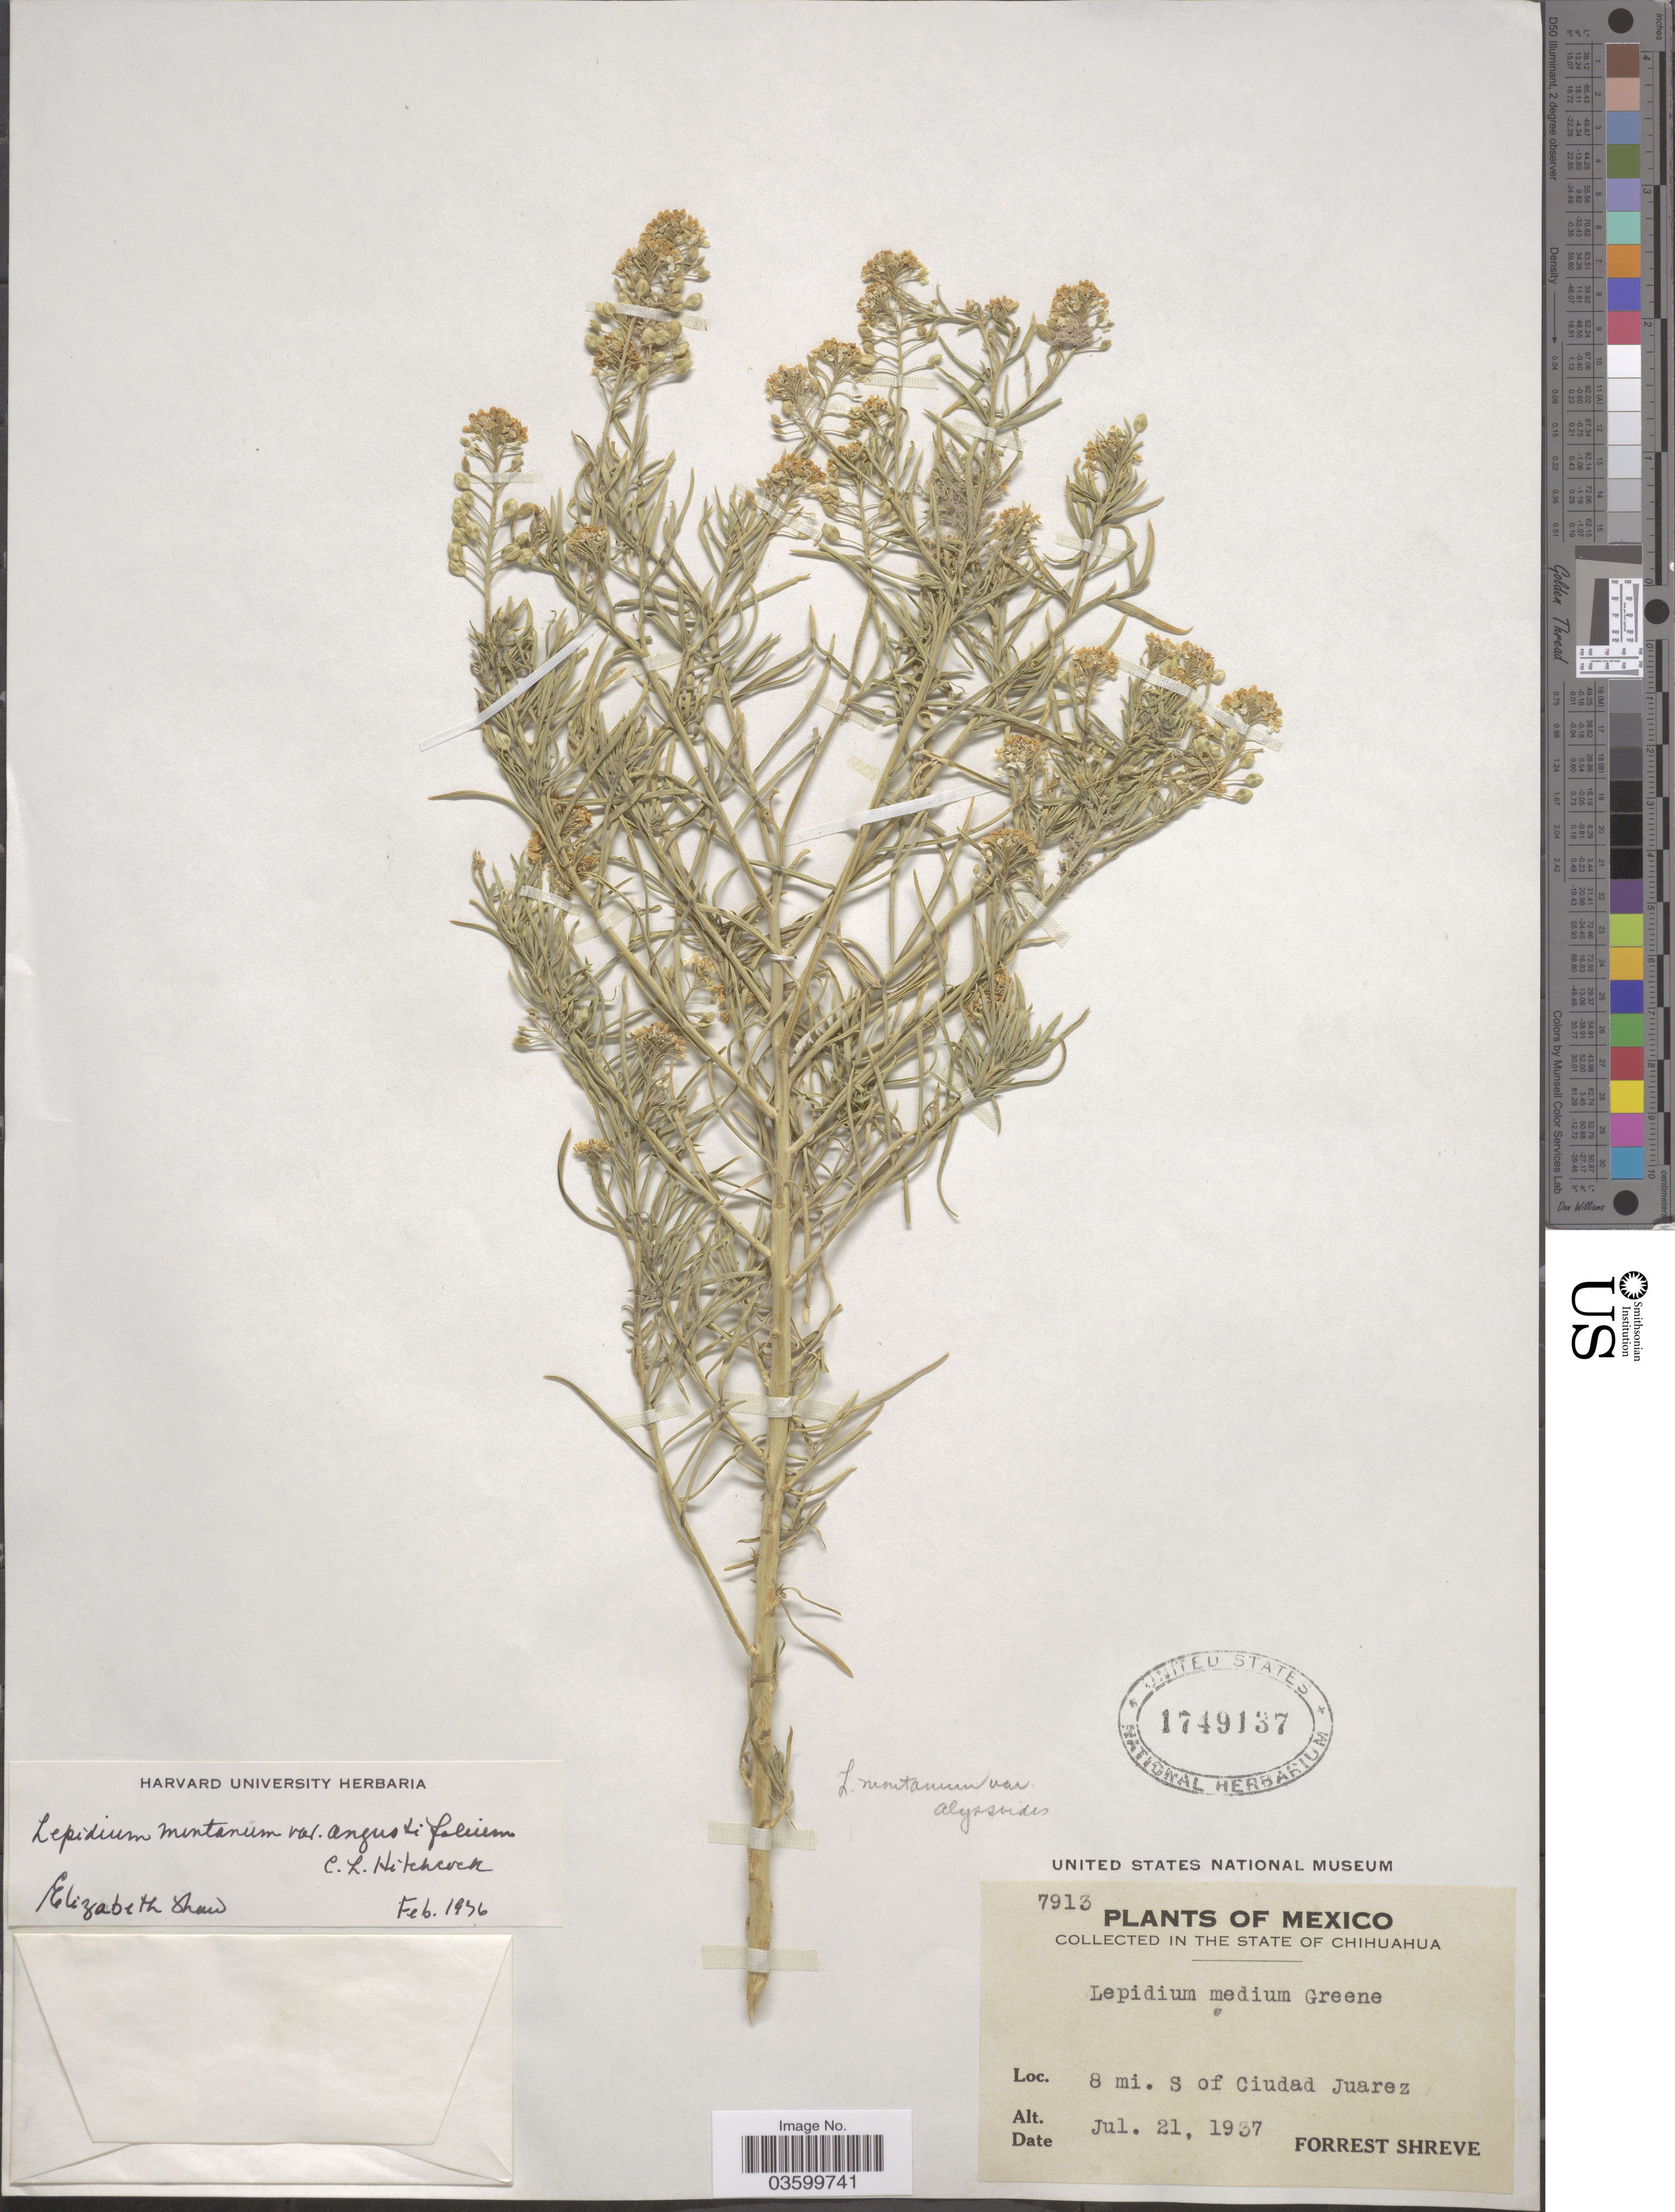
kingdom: Plantae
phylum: Tracheophyta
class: Magnoliopsida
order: Brassicales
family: Brassicaceae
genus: Lepidium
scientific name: Lepidium montanum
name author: Nutt.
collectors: F. Shreve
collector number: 7913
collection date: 1937-07-21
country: Mexico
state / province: Chihuahua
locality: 8 mi. S of Ciudad Juarez.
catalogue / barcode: US 1749137